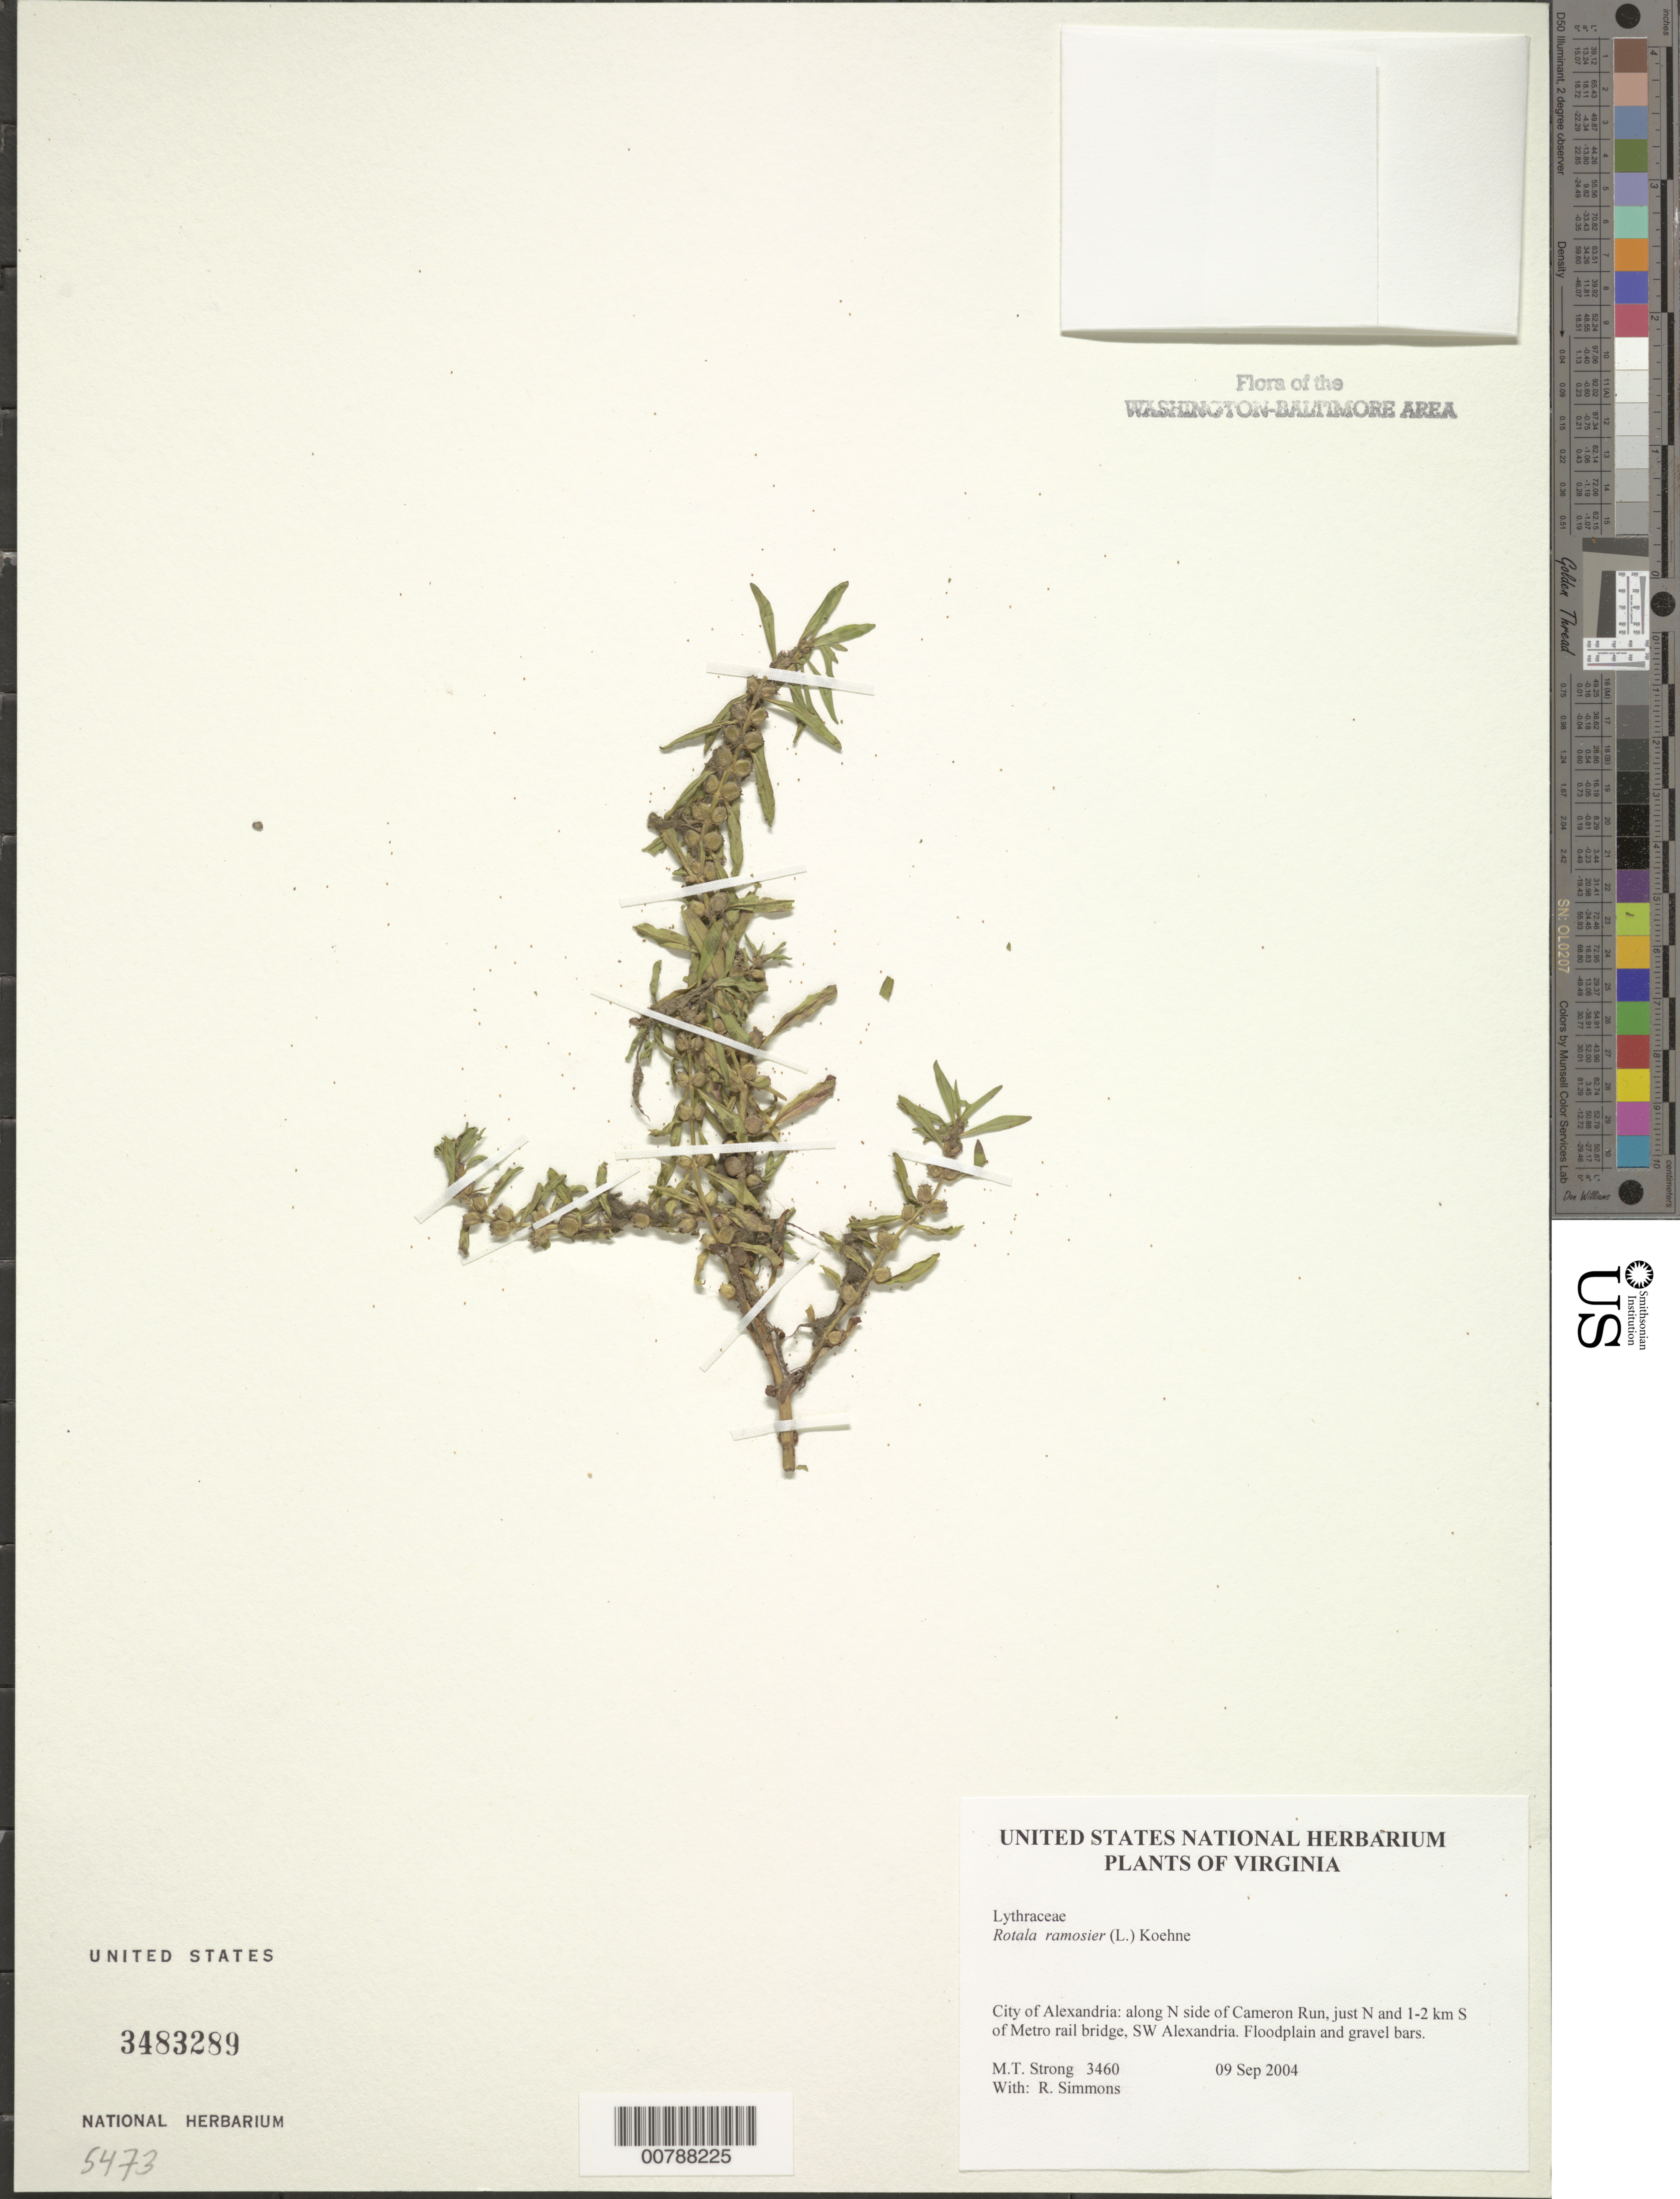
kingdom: Plantae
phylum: Tracheophyta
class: Magnoliopsida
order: Myrtales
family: Lythraceae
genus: Rotala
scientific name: Rotala ramosior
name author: (L.) Koehne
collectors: M. T. Strong & R. B. Simmons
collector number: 3460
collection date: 2004-09-09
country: United States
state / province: Virginia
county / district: City of Alexandria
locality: Along side of Cameron Run, just N and 1-2 km S of Metro rail bridge, SW Alexandria.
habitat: Floodplain and gravel bars.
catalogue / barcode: US 3483289